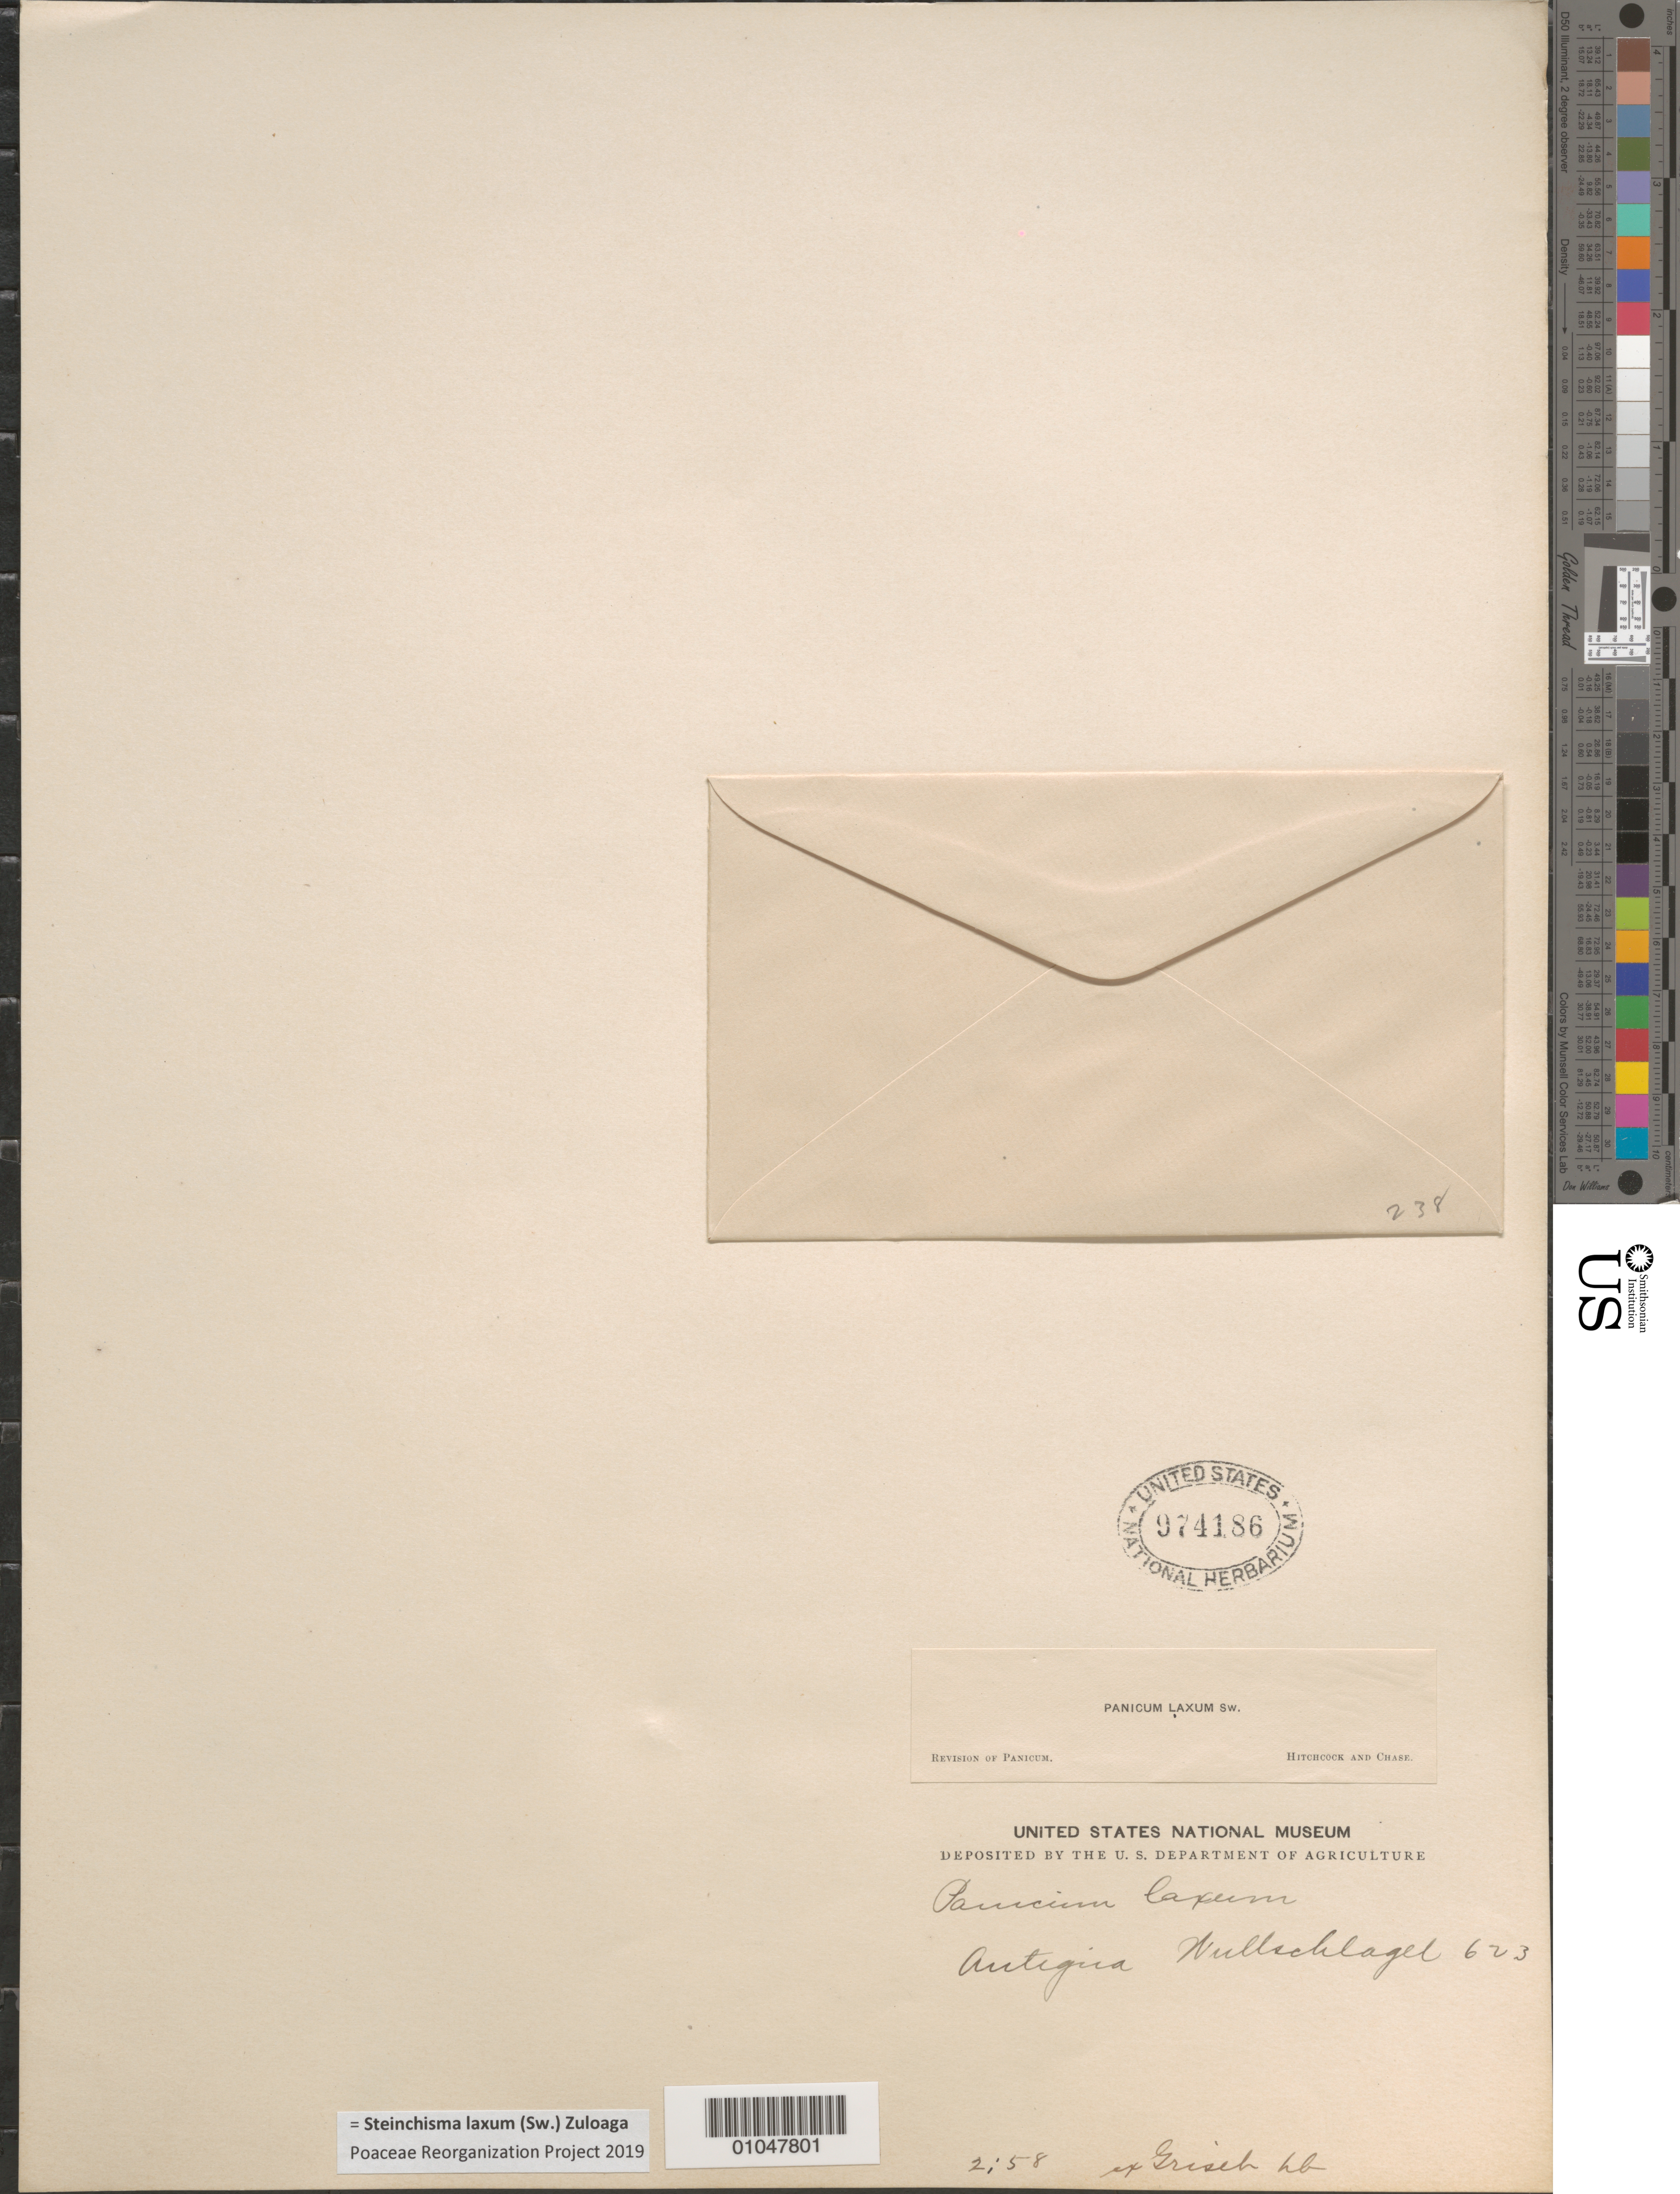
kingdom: Plantae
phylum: Tracheophyta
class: Liliopsida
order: Poales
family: Poaceae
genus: Panicum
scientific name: Panicum laxum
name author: Sw.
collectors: H. R. Wullschlaegel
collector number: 623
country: Antigua and Barbuda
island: Antigua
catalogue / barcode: US 974186